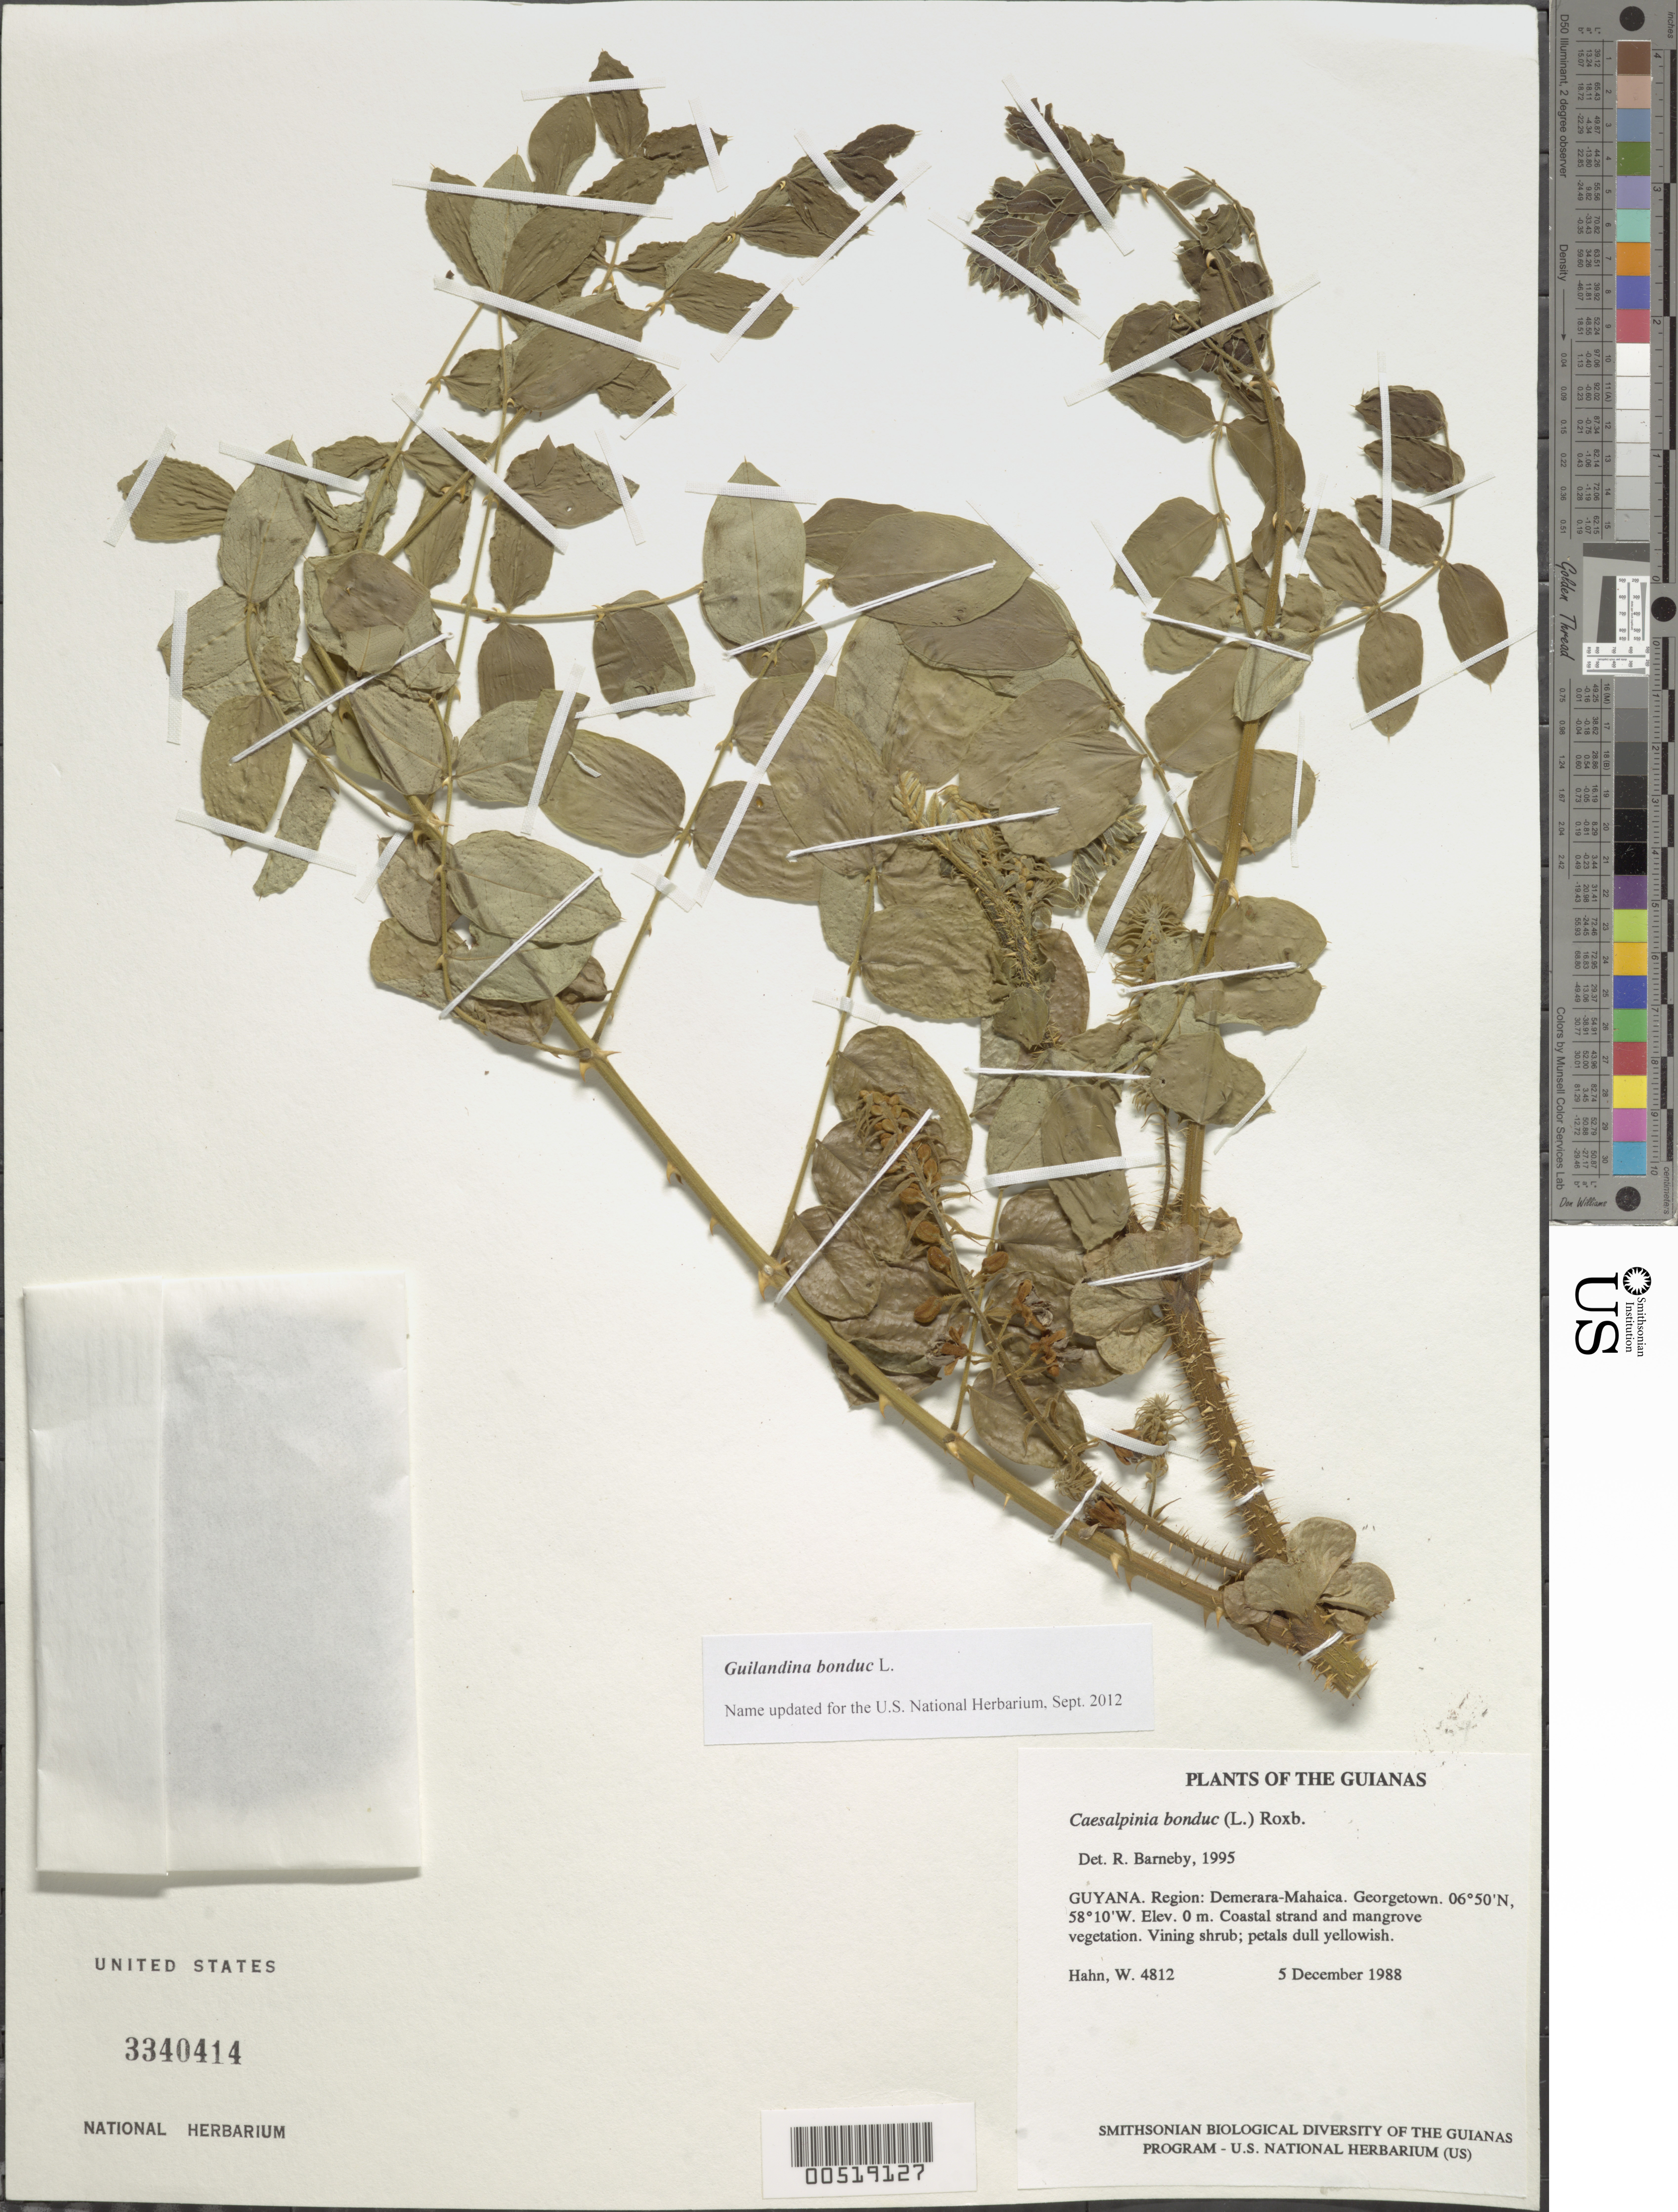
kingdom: Plantae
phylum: Tracheophyta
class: Magnoliopsida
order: Fabales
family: Fabaceae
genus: Guilandina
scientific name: Guilandina bonduc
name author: L.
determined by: Barneby, Rupert C., (NY)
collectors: W. Hahn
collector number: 4812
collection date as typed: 5 December 1988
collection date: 1988-12-05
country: Guyana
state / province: Demerara-Mahaica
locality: Georgetown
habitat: Coastal strand and mangrove vegetation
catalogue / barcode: US 3340414